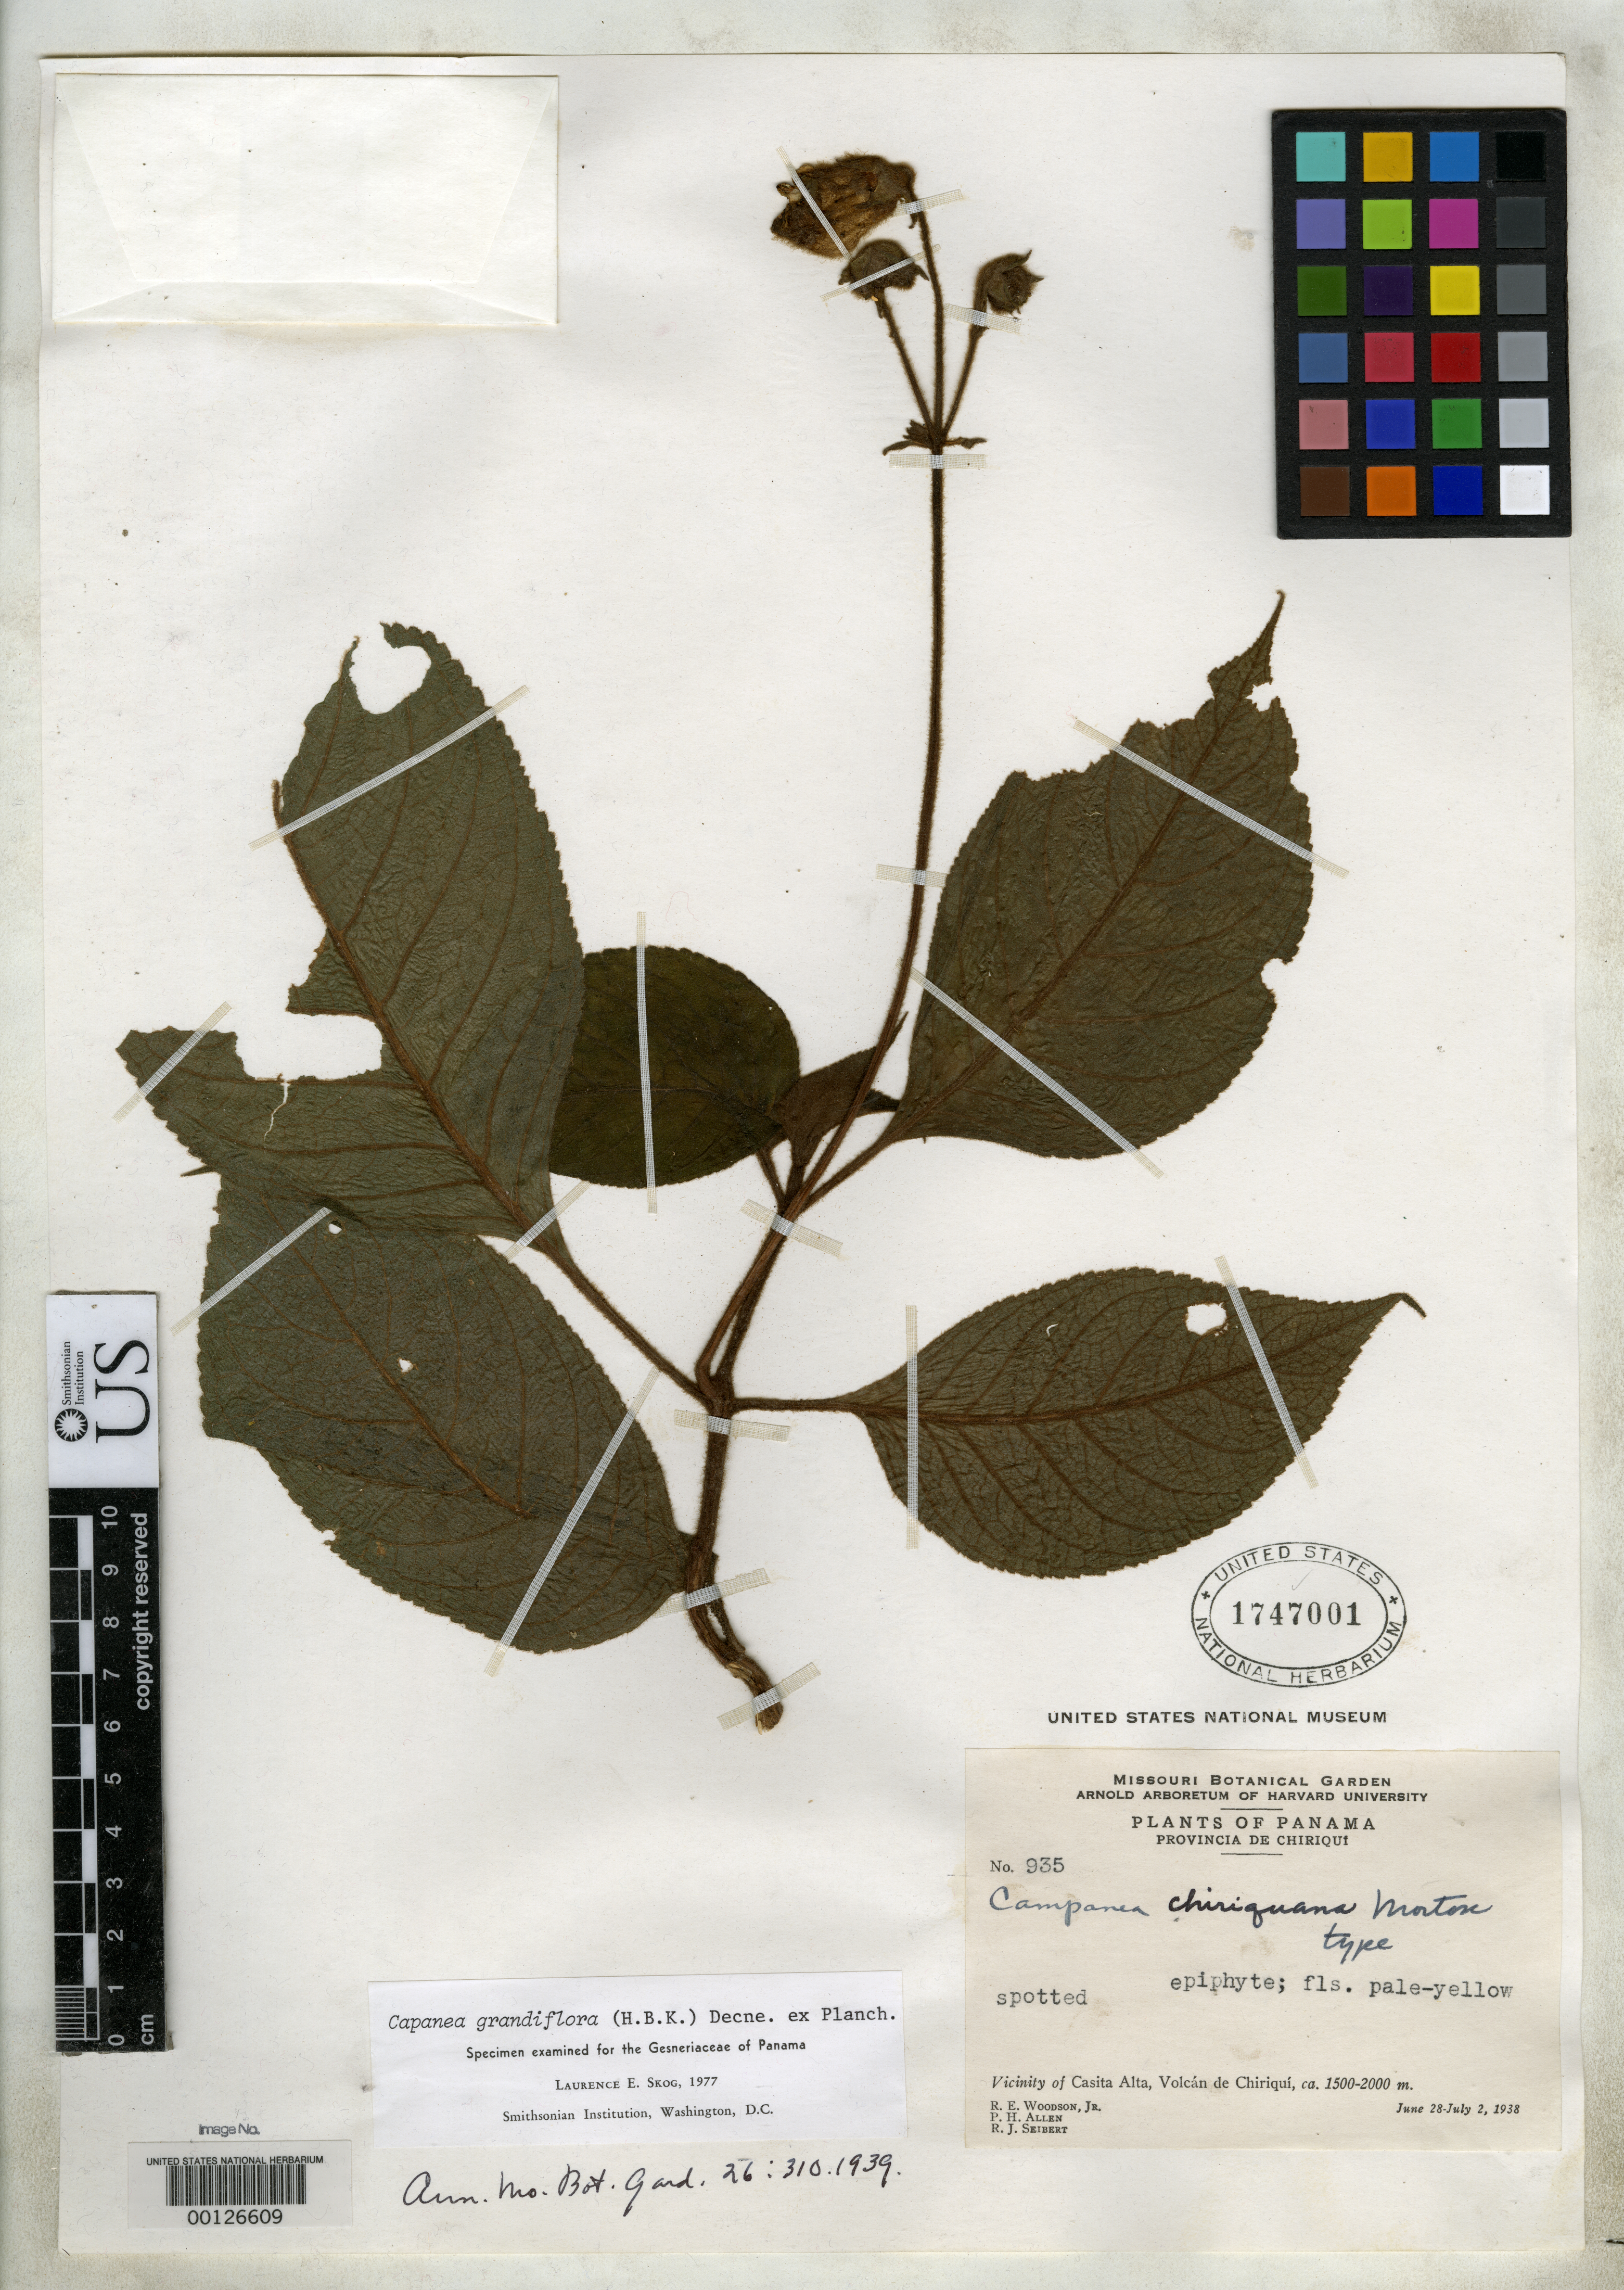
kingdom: Plantae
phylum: Tracheophyta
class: Magnoliopsida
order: Lamiales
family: Gesneriaceae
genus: Capanea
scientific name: Capanea chiriquana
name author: C.V. Morton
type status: Holotype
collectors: R. E. Woodson, P. H. Allen & R. J. Seibert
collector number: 935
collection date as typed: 28 Jun 1938 to 02 Jul 1938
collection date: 1938-06-28/1938-07-02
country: Panama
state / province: Chiriquí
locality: Volcan de Chiriqui, vicinity of Casita Alta.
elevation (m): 1500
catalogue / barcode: US 1747001